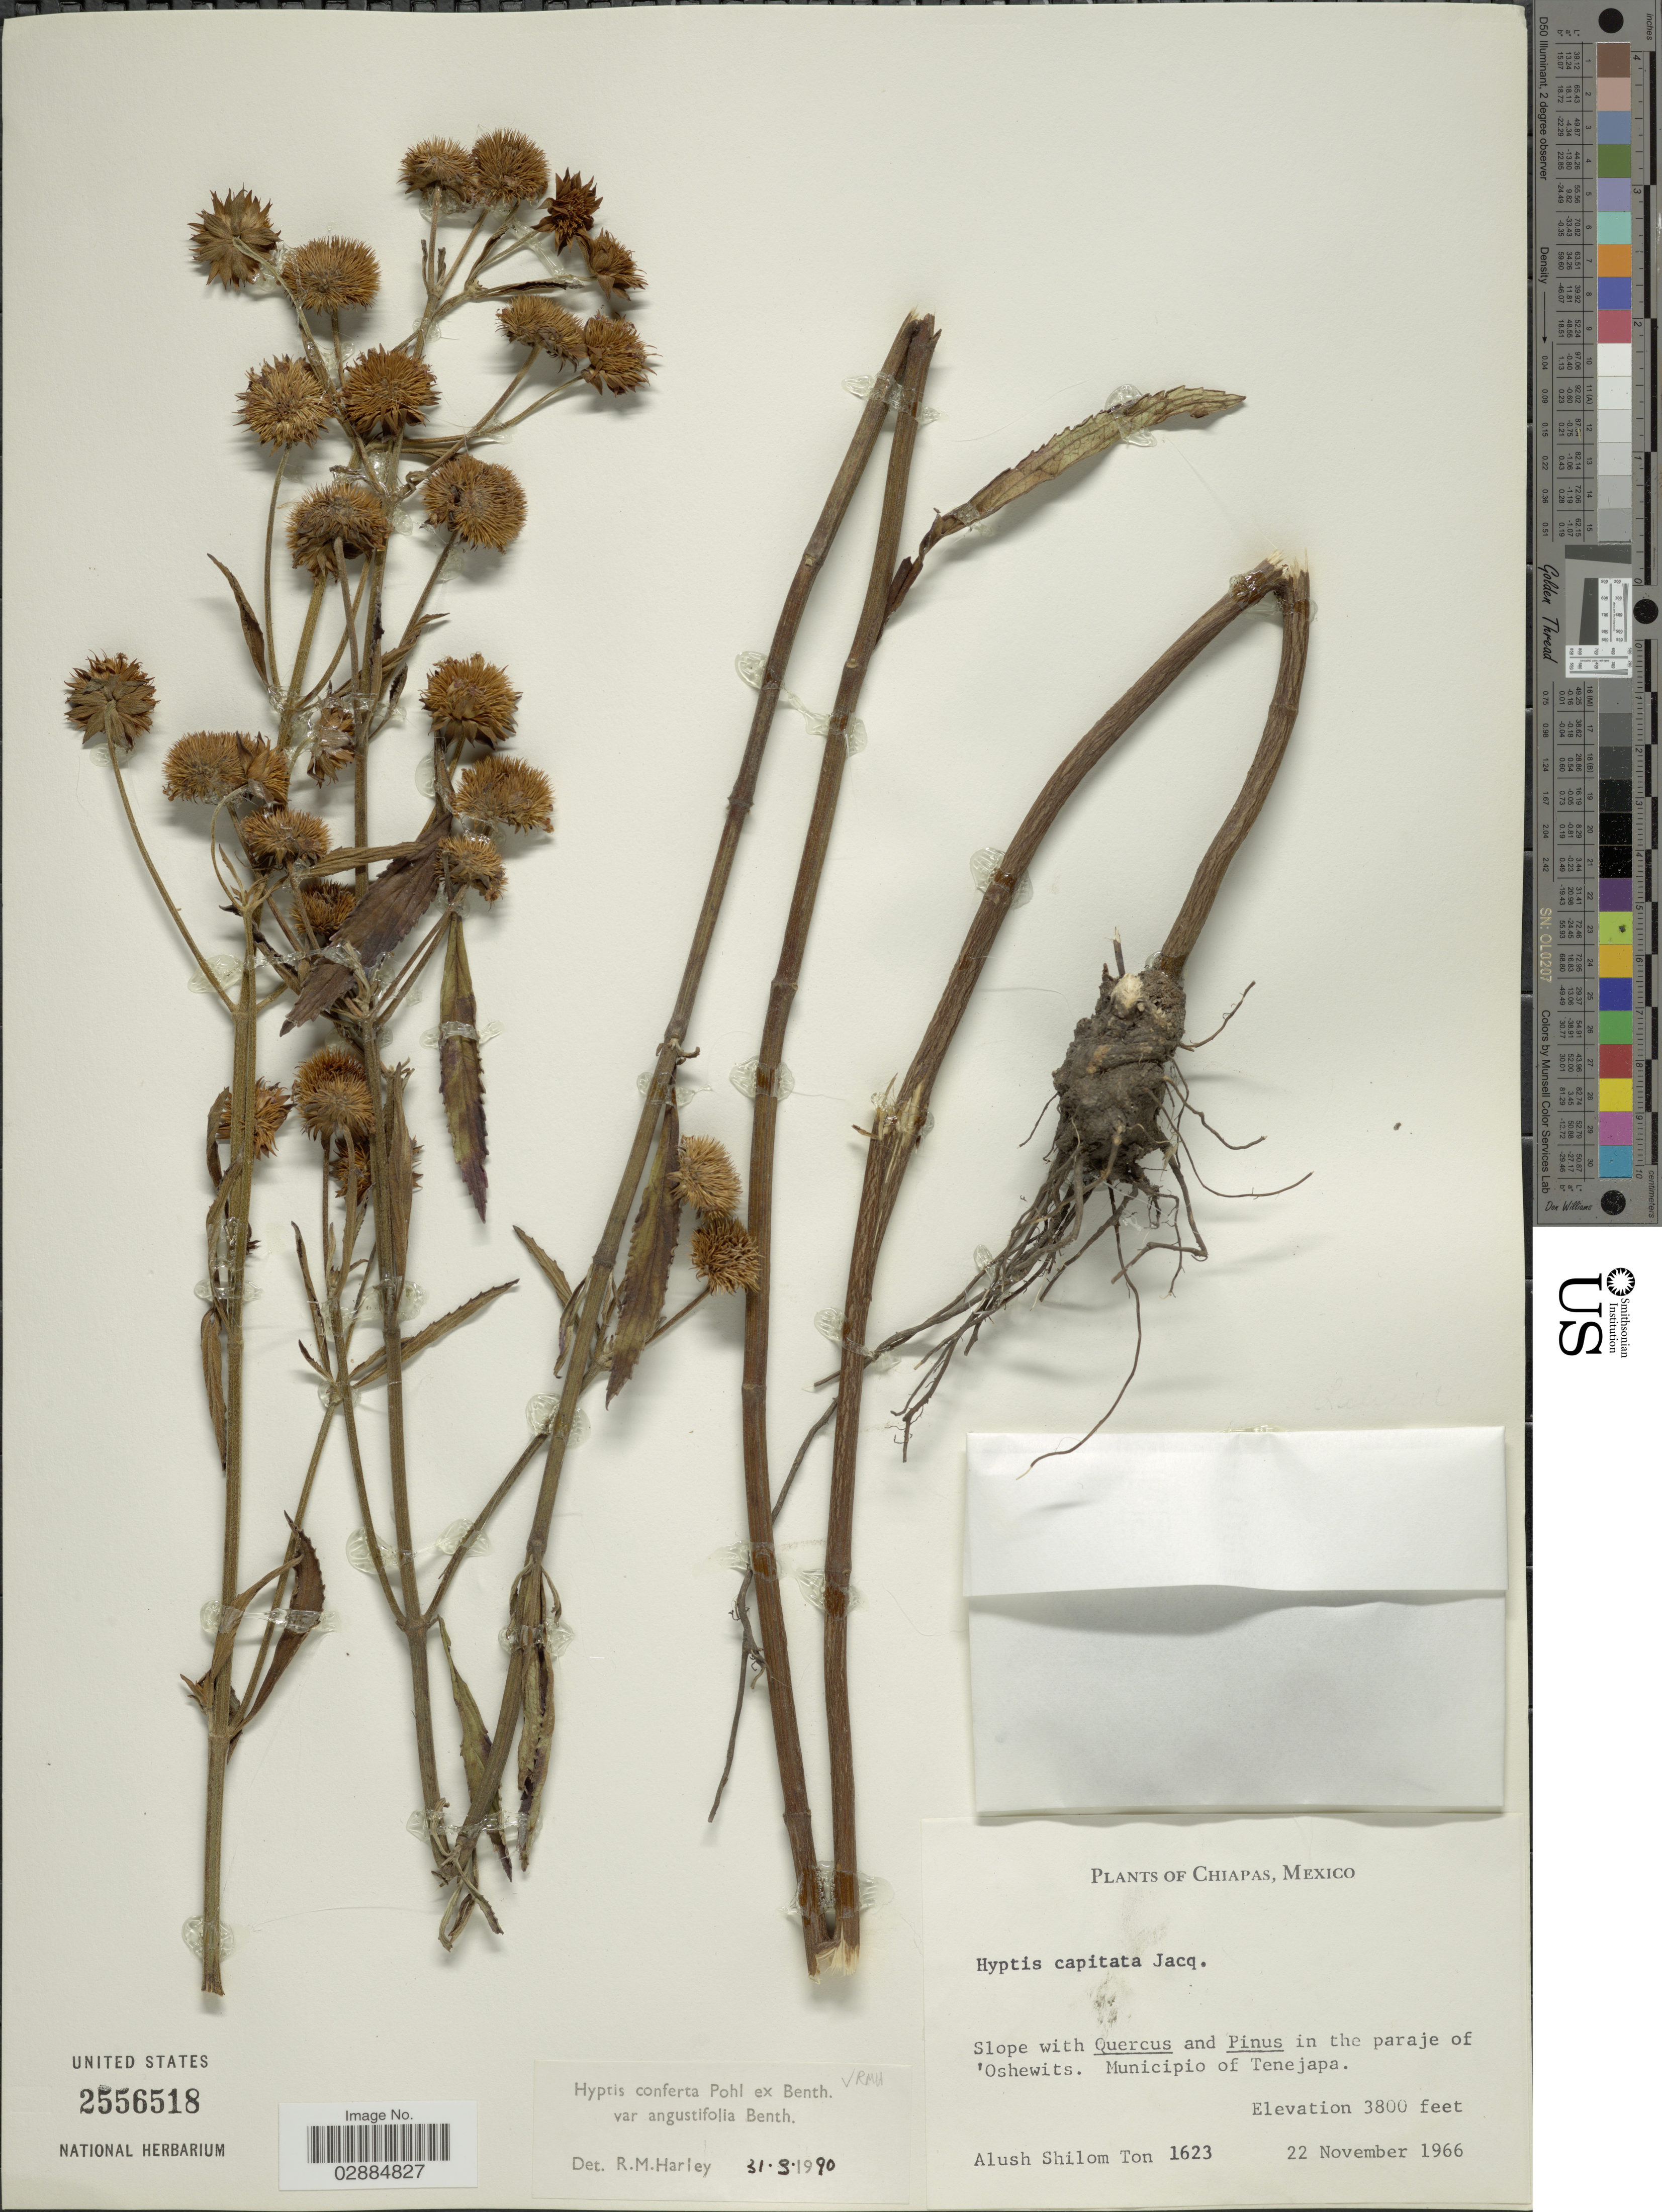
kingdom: Plantae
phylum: Tracheophyta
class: Magnoliopsida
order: Lamiales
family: Lamiaceae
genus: Hyptis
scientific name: Hyptis conferta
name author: Pohl ex Benth.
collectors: A. M. Ton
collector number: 1623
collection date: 1966-11-22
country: Mexico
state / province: Chiapas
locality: Municipio of Tenejapa.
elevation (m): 1158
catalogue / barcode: US 2556518